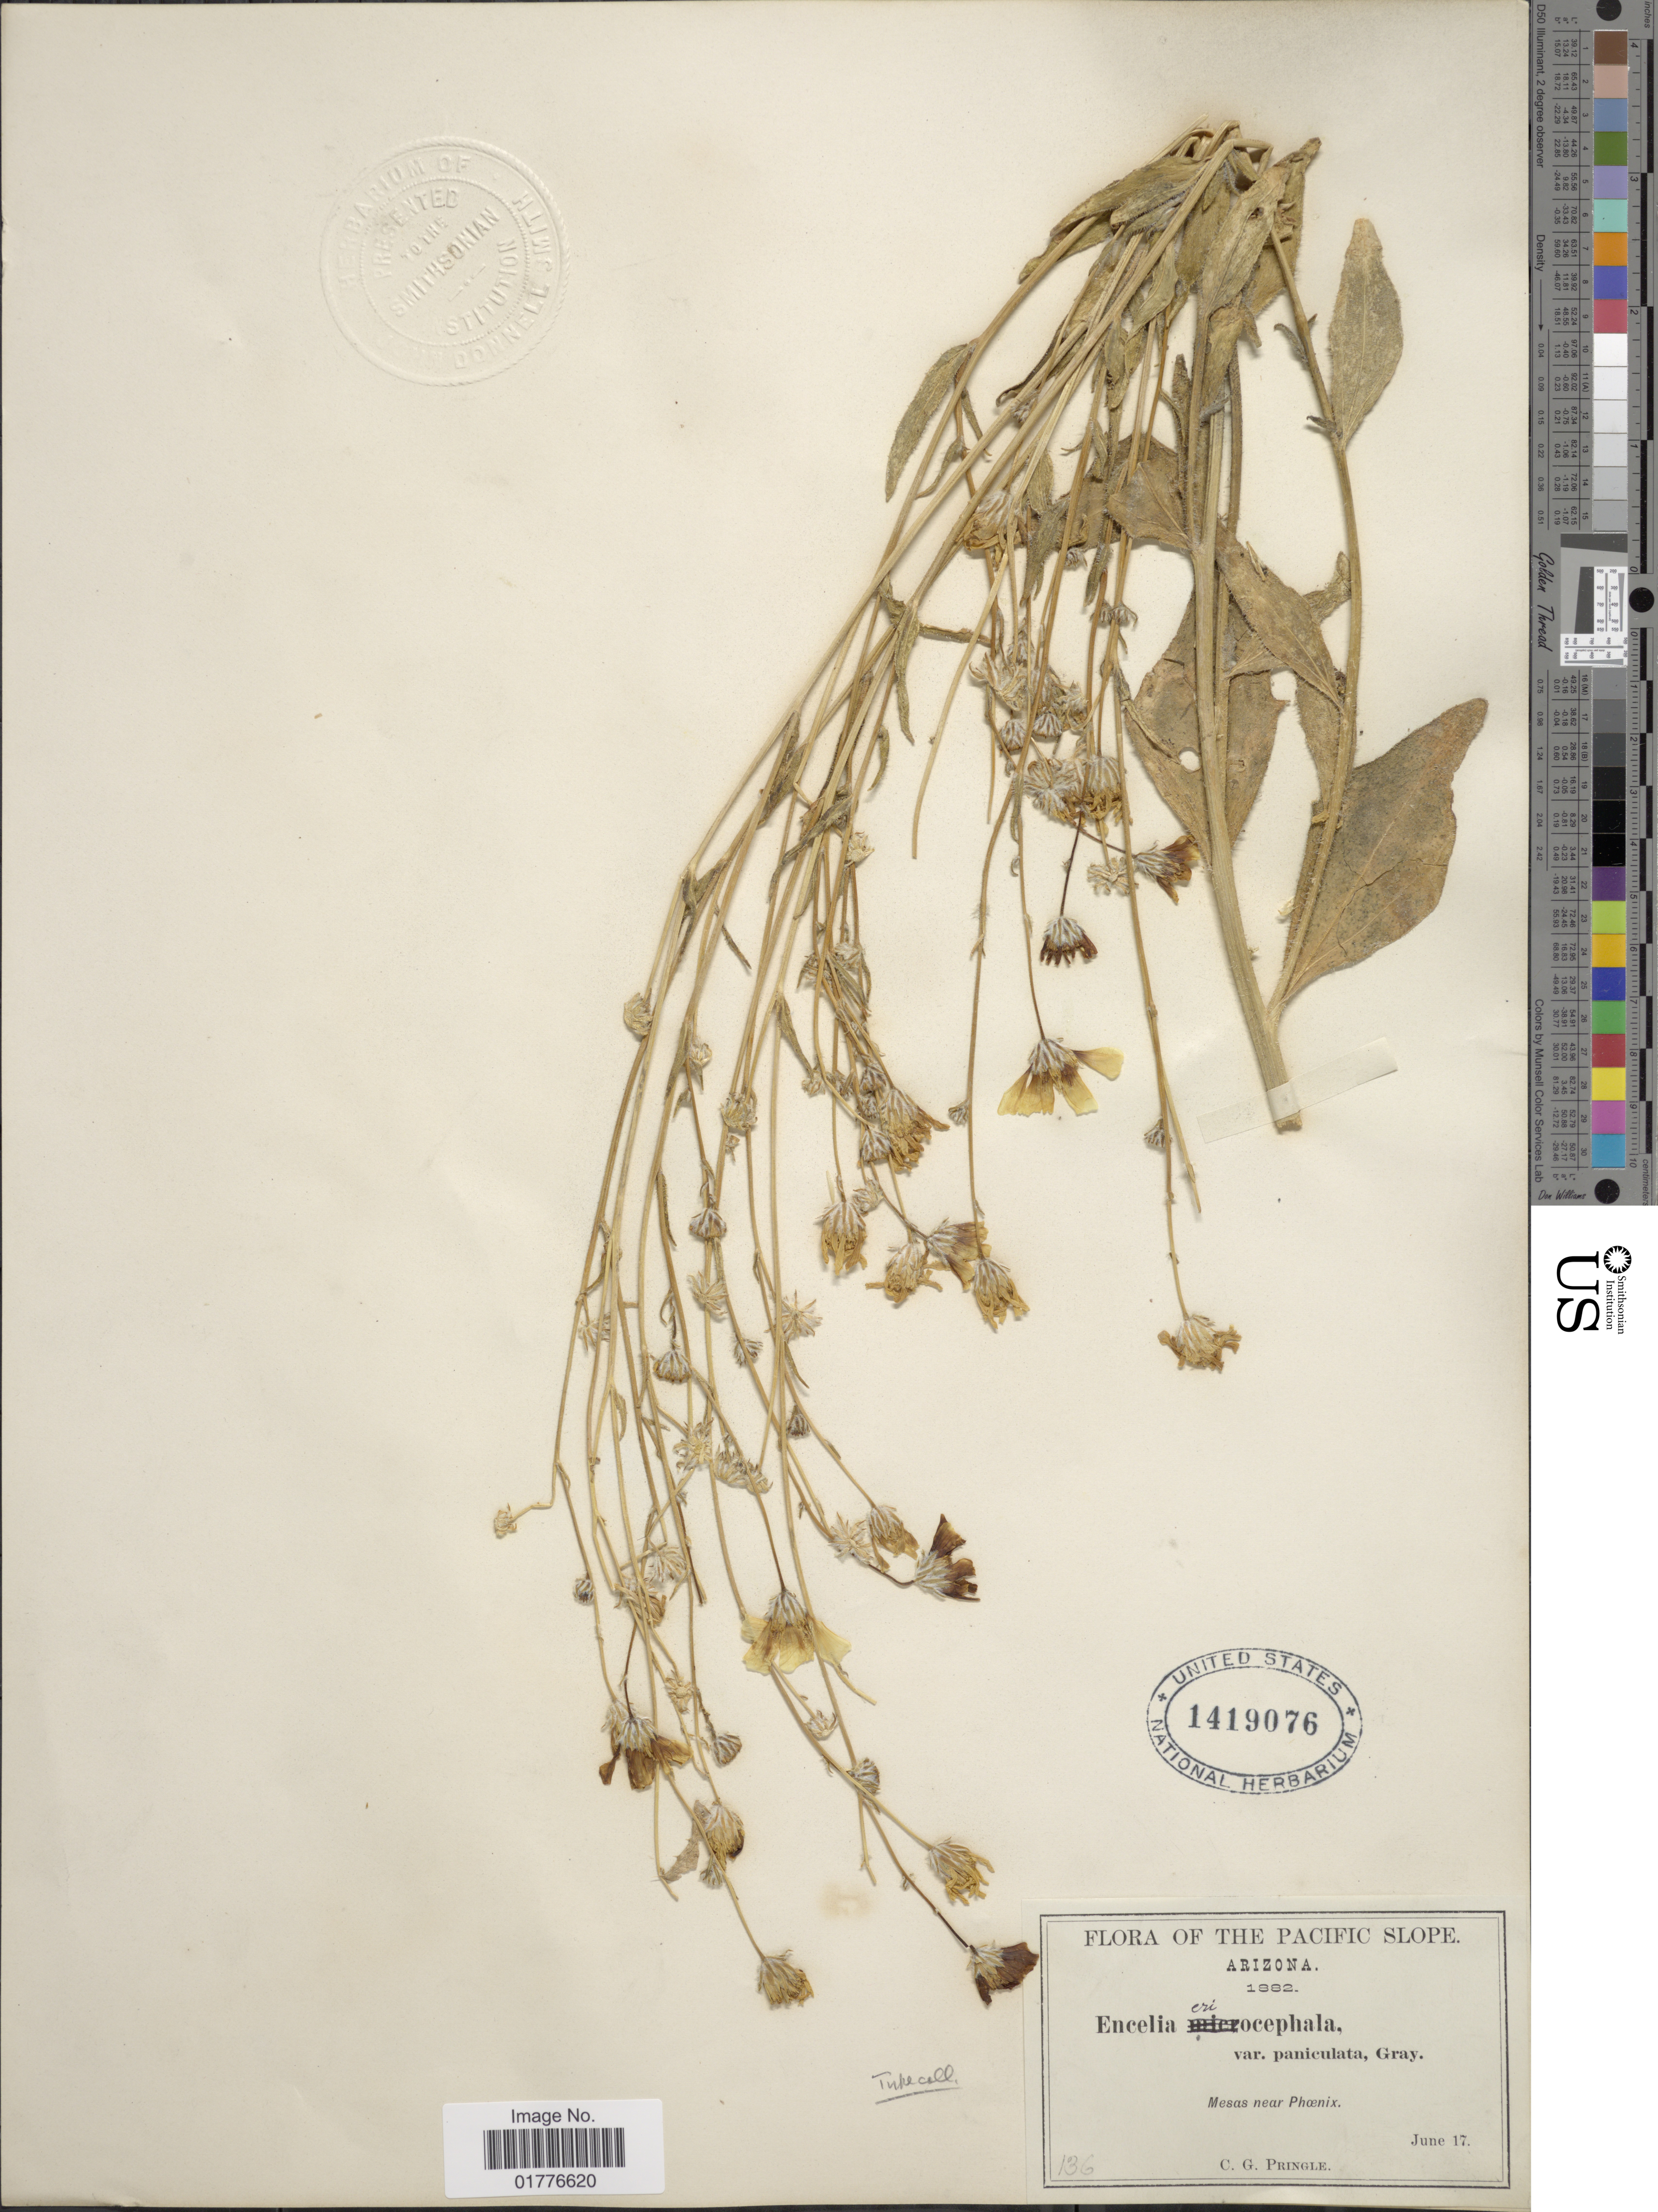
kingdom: Plantae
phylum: Tracheophyta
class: Magnoliopsida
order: Asterales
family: Asteraceae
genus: Geraea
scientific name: Geraea canescens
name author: Torr. & A. Gray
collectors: C. G. Pringle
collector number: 136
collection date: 1882-06-17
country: United States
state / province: Arizona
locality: Pacific Slope. Mesas near Phoenix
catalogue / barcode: US 1419076